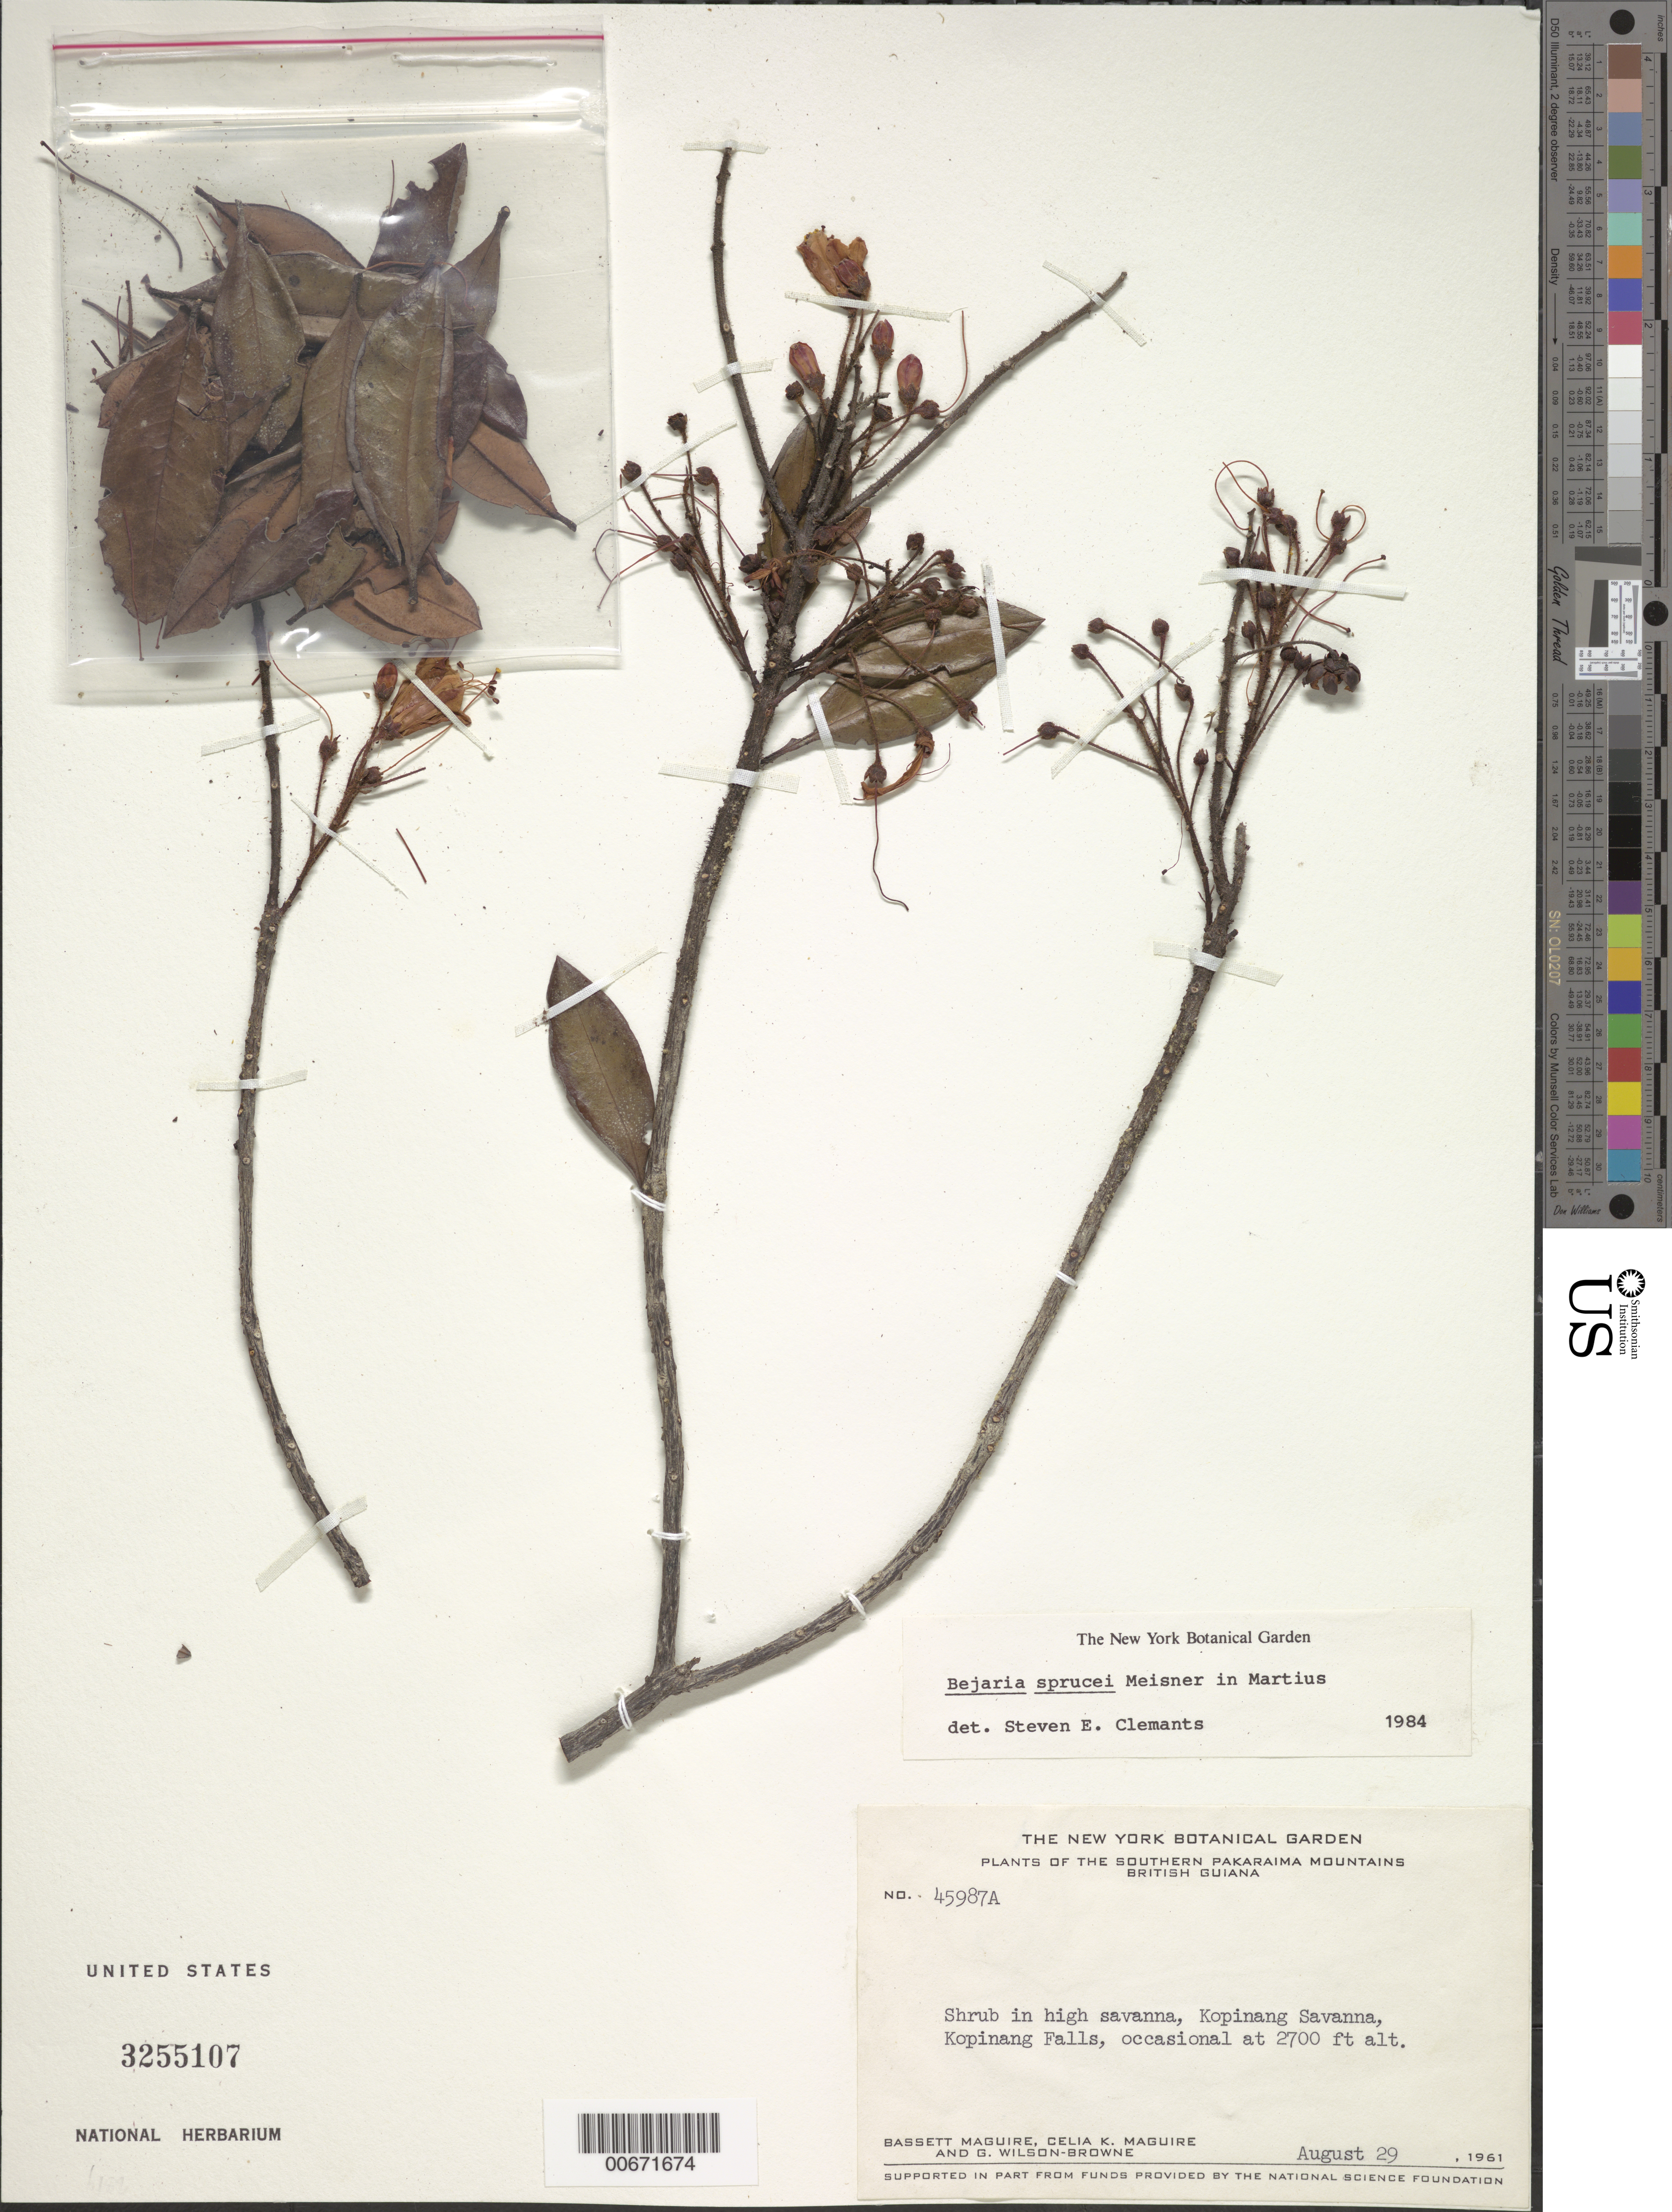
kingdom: Plantae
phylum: Tracheophyta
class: Magnoliopsida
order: Ericales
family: Ericaceae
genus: Bejaria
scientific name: Bejaria sprucei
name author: Meisn.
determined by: Clemants, S. E.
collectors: B. Maguire, C. K. Maguire & G. Wilson-Browne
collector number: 45987 A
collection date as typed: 29-Aug-61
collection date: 1961-08-29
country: Guyana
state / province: Potaro-Siparuni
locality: Kopinang Savanna, vic. of Kopinang Falls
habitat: High savanna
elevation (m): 823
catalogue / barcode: US 3255107